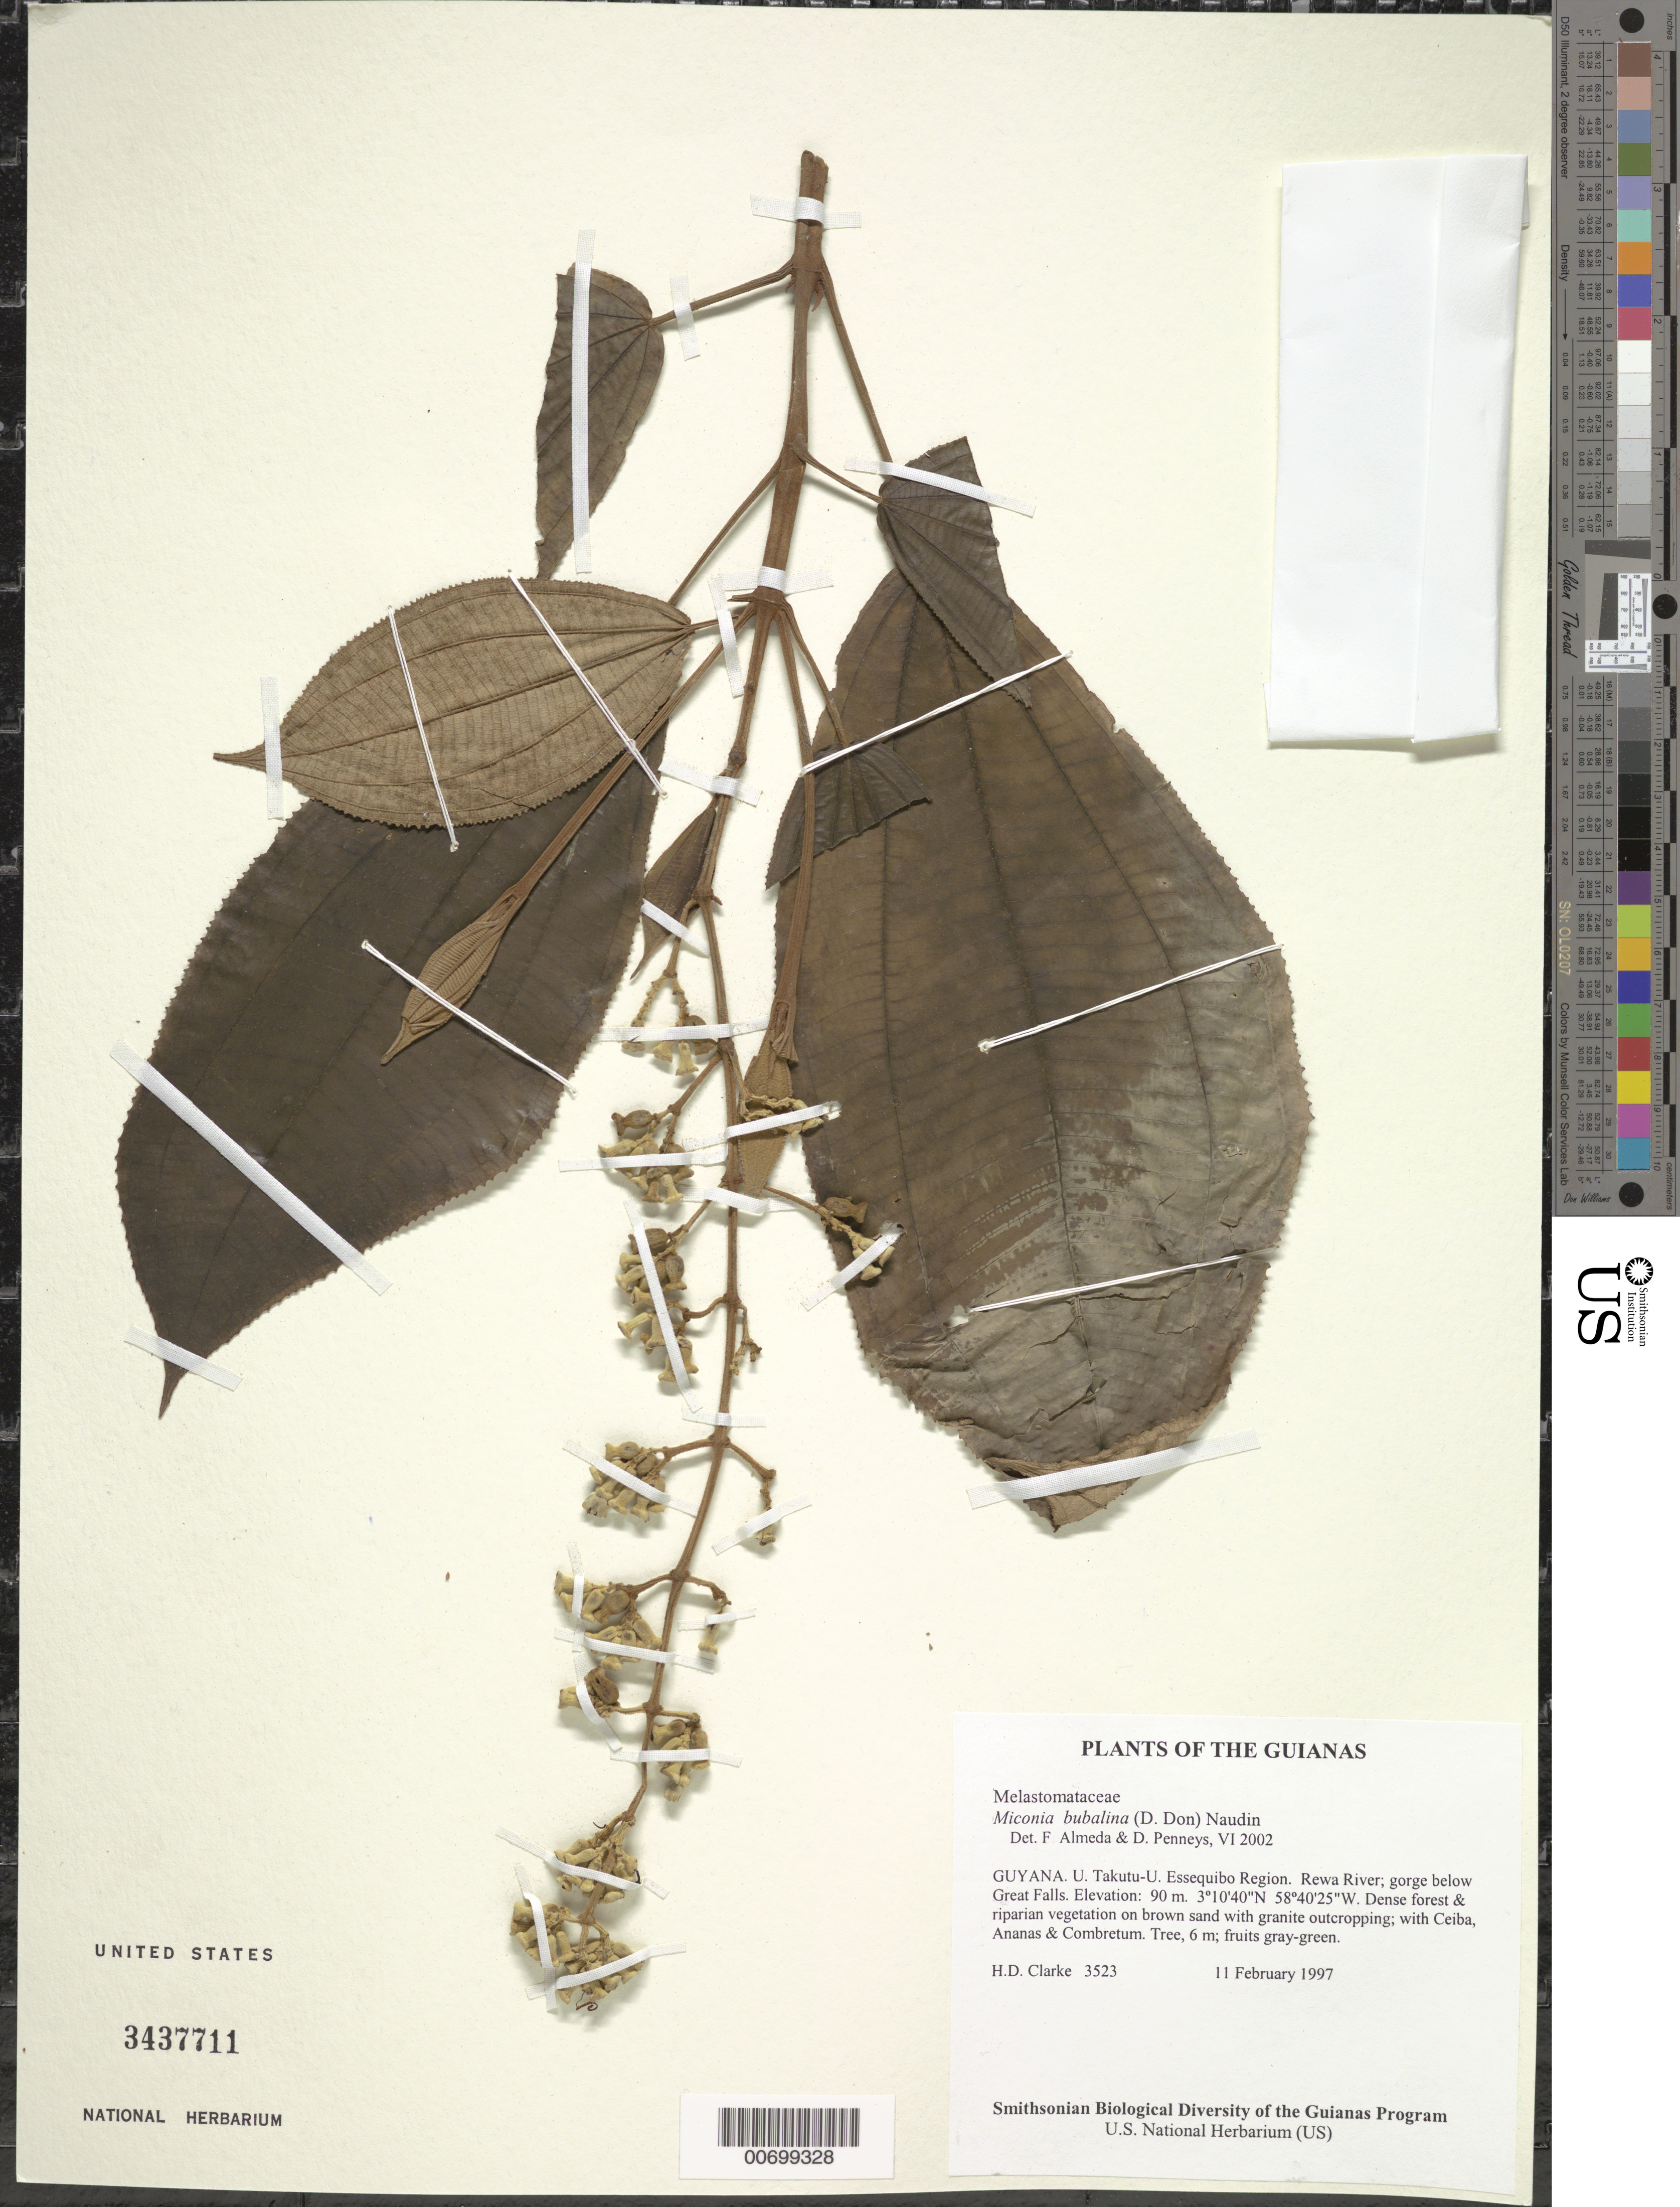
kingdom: Plantae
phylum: Tracheophyta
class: Magnoliopsida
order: Myrtales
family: Melastomataceae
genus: Miconia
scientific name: Miconia bubalina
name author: Naudin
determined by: Almeda, F.; Penneys, D. S.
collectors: H. D. Clarke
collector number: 3523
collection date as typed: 11 February 1997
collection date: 1997-02-11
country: Guyana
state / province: U. Takutu-U. Essequibo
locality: Rewa River; gorge below Great Falls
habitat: Dense forest & riparian vegetation on brown sand with granite outcropping; with Ceiba, Ananas & Combretum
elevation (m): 90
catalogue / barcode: US 3437711